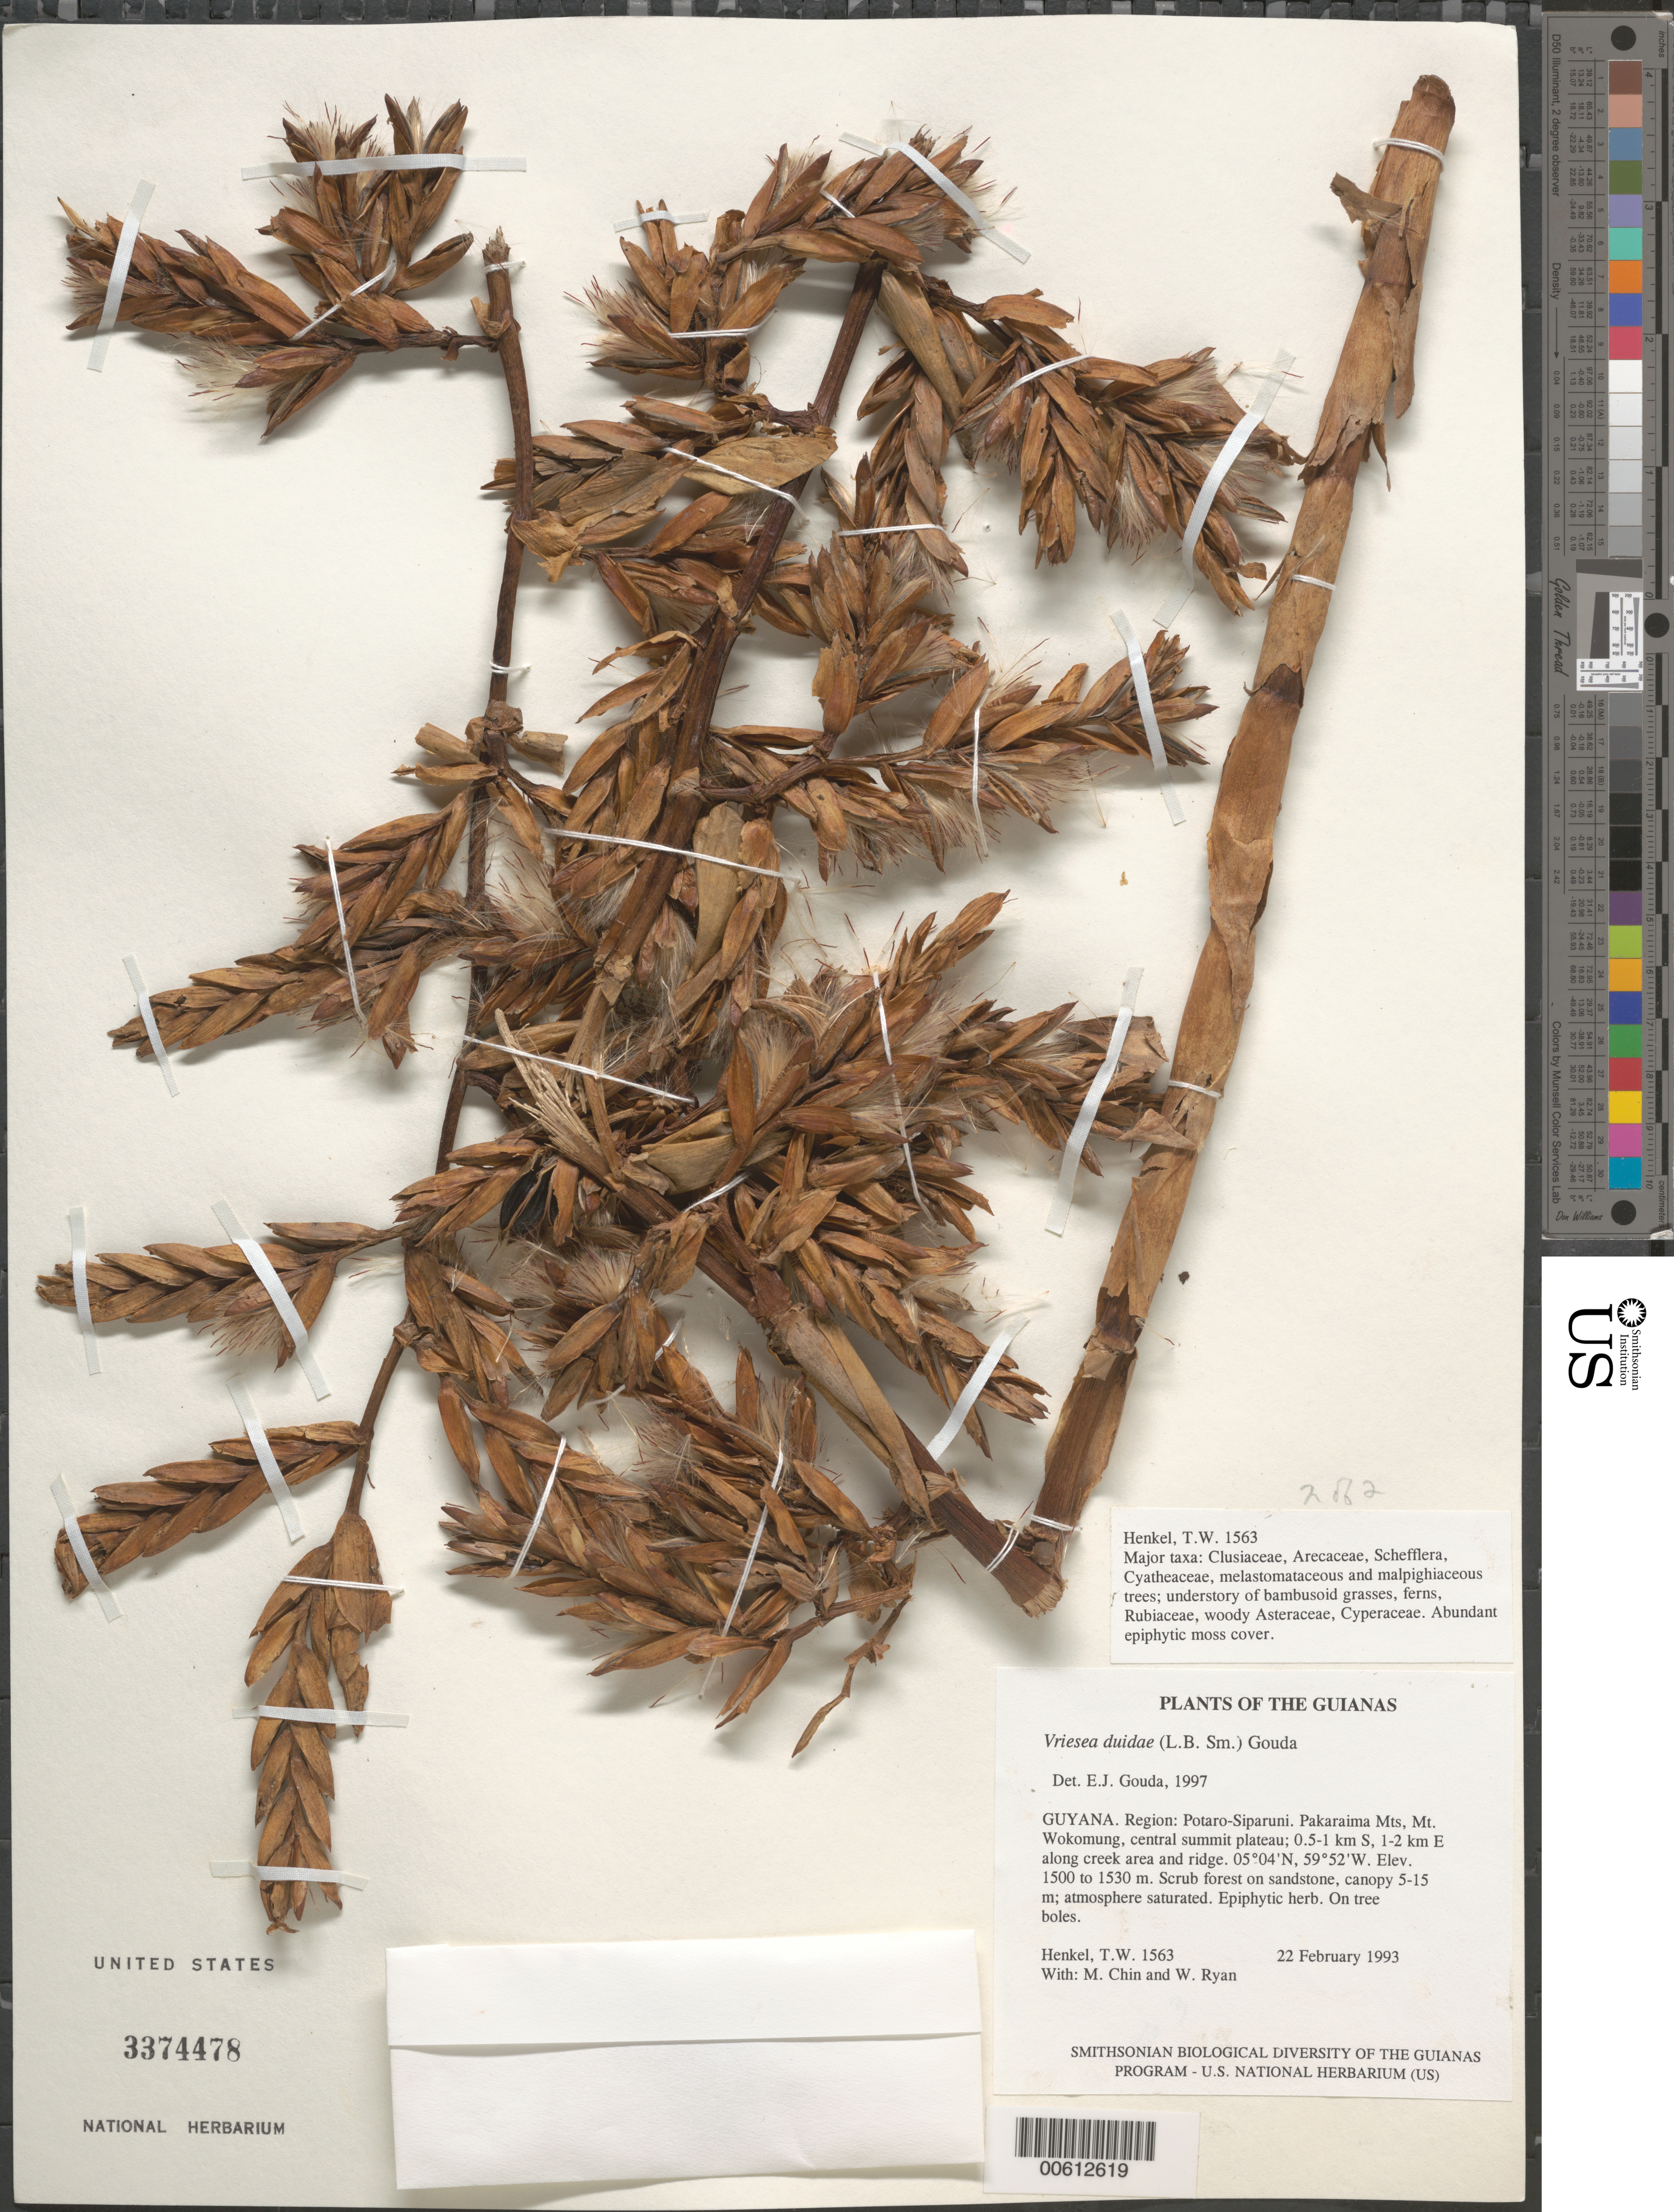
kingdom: Plantae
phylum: Tracheophyta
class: Liliopsida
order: Poales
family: Bromeliaceae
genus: Vriesea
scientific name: Vriesea duidae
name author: (L.B. Sm.) Gouda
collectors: T. Henkel, M. Chin & W. Ryan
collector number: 1563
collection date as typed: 22 February 1993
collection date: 1993-02-22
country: Guyana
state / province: Potaro-Siparuni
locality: Pakaraima Mts, Mt. Wokomung, central summit plateau; 0.5-1 km S, 1-2 km E along creek area and ridge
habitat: Scrub forest on sandstone, canopy 5-15 m; atmosphere saturated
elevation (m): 1500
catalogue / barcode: US 3374478